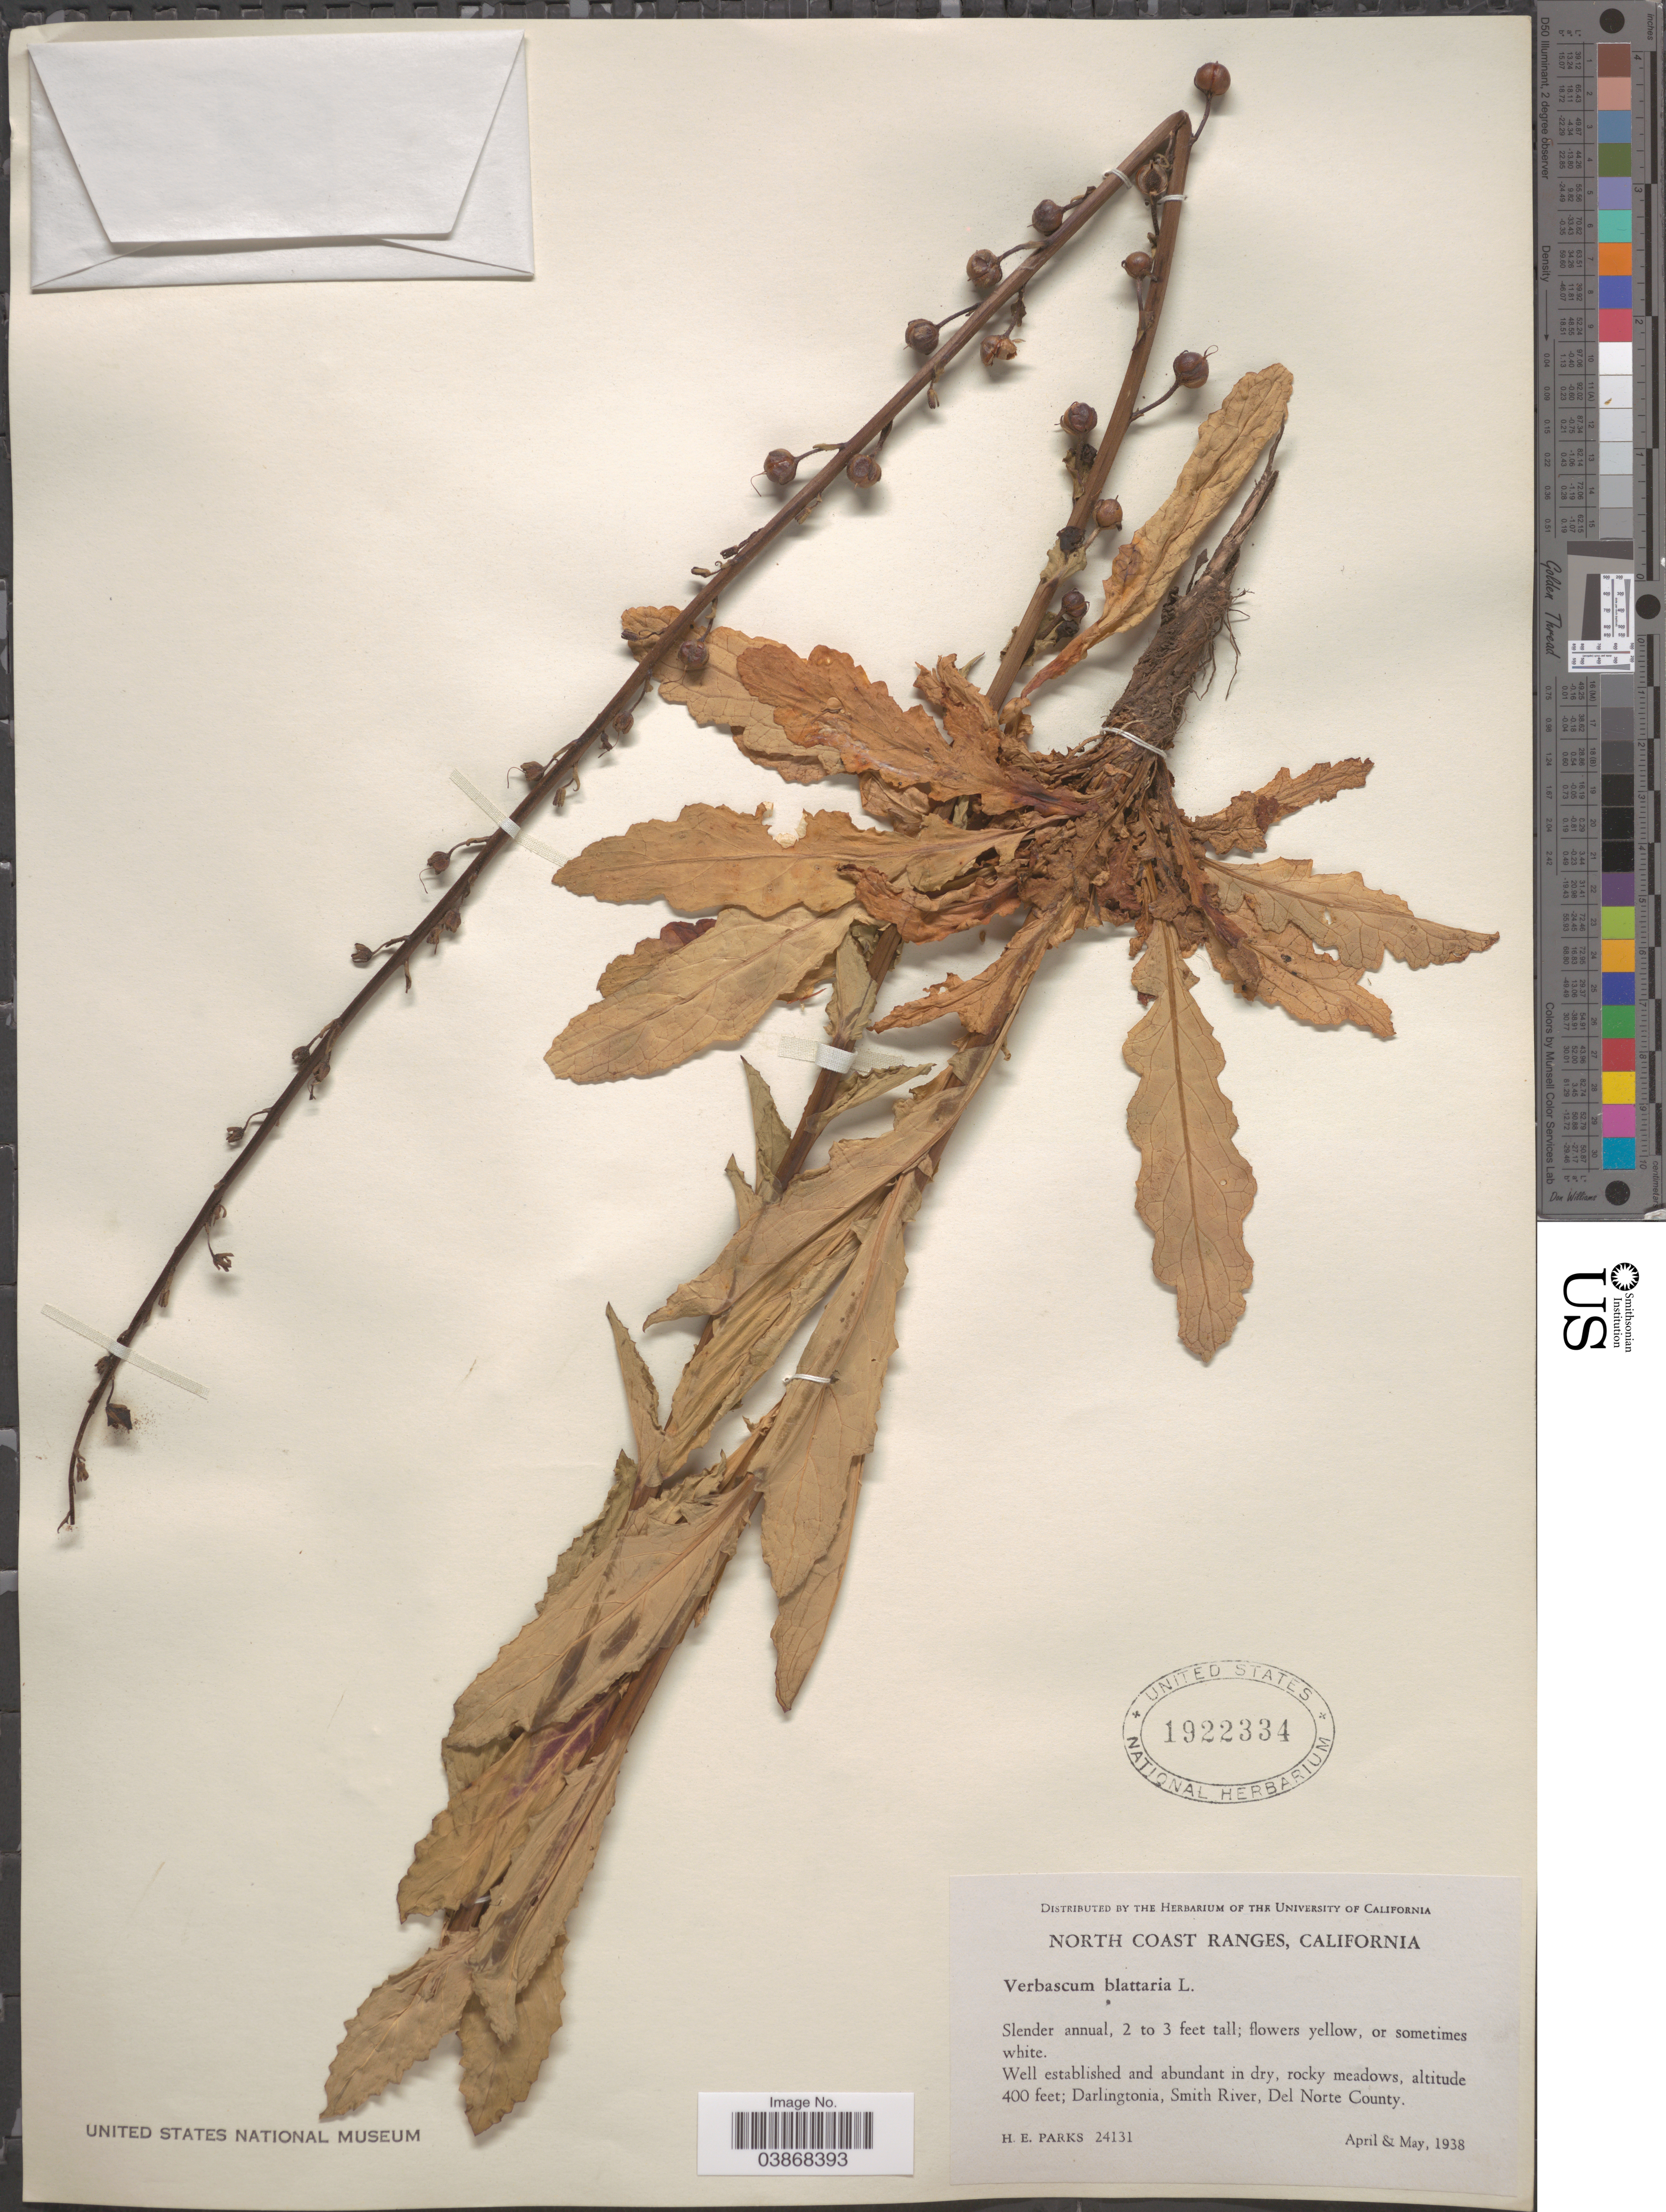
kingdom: Plantae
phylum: Tracheophyta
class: Magnoliopsida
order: Lamiales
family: Scrophulariaceae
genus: Verbascum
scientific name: Verbascum blattaria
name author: L.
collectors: H. E. Parks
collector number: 24131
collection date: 1938-04/1938-05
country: United States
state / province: California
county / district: Del Norte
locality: North Coast Ranges. Darlingtonia, Smith River, Del Norte County.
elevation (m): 122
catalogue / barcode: US 1922334